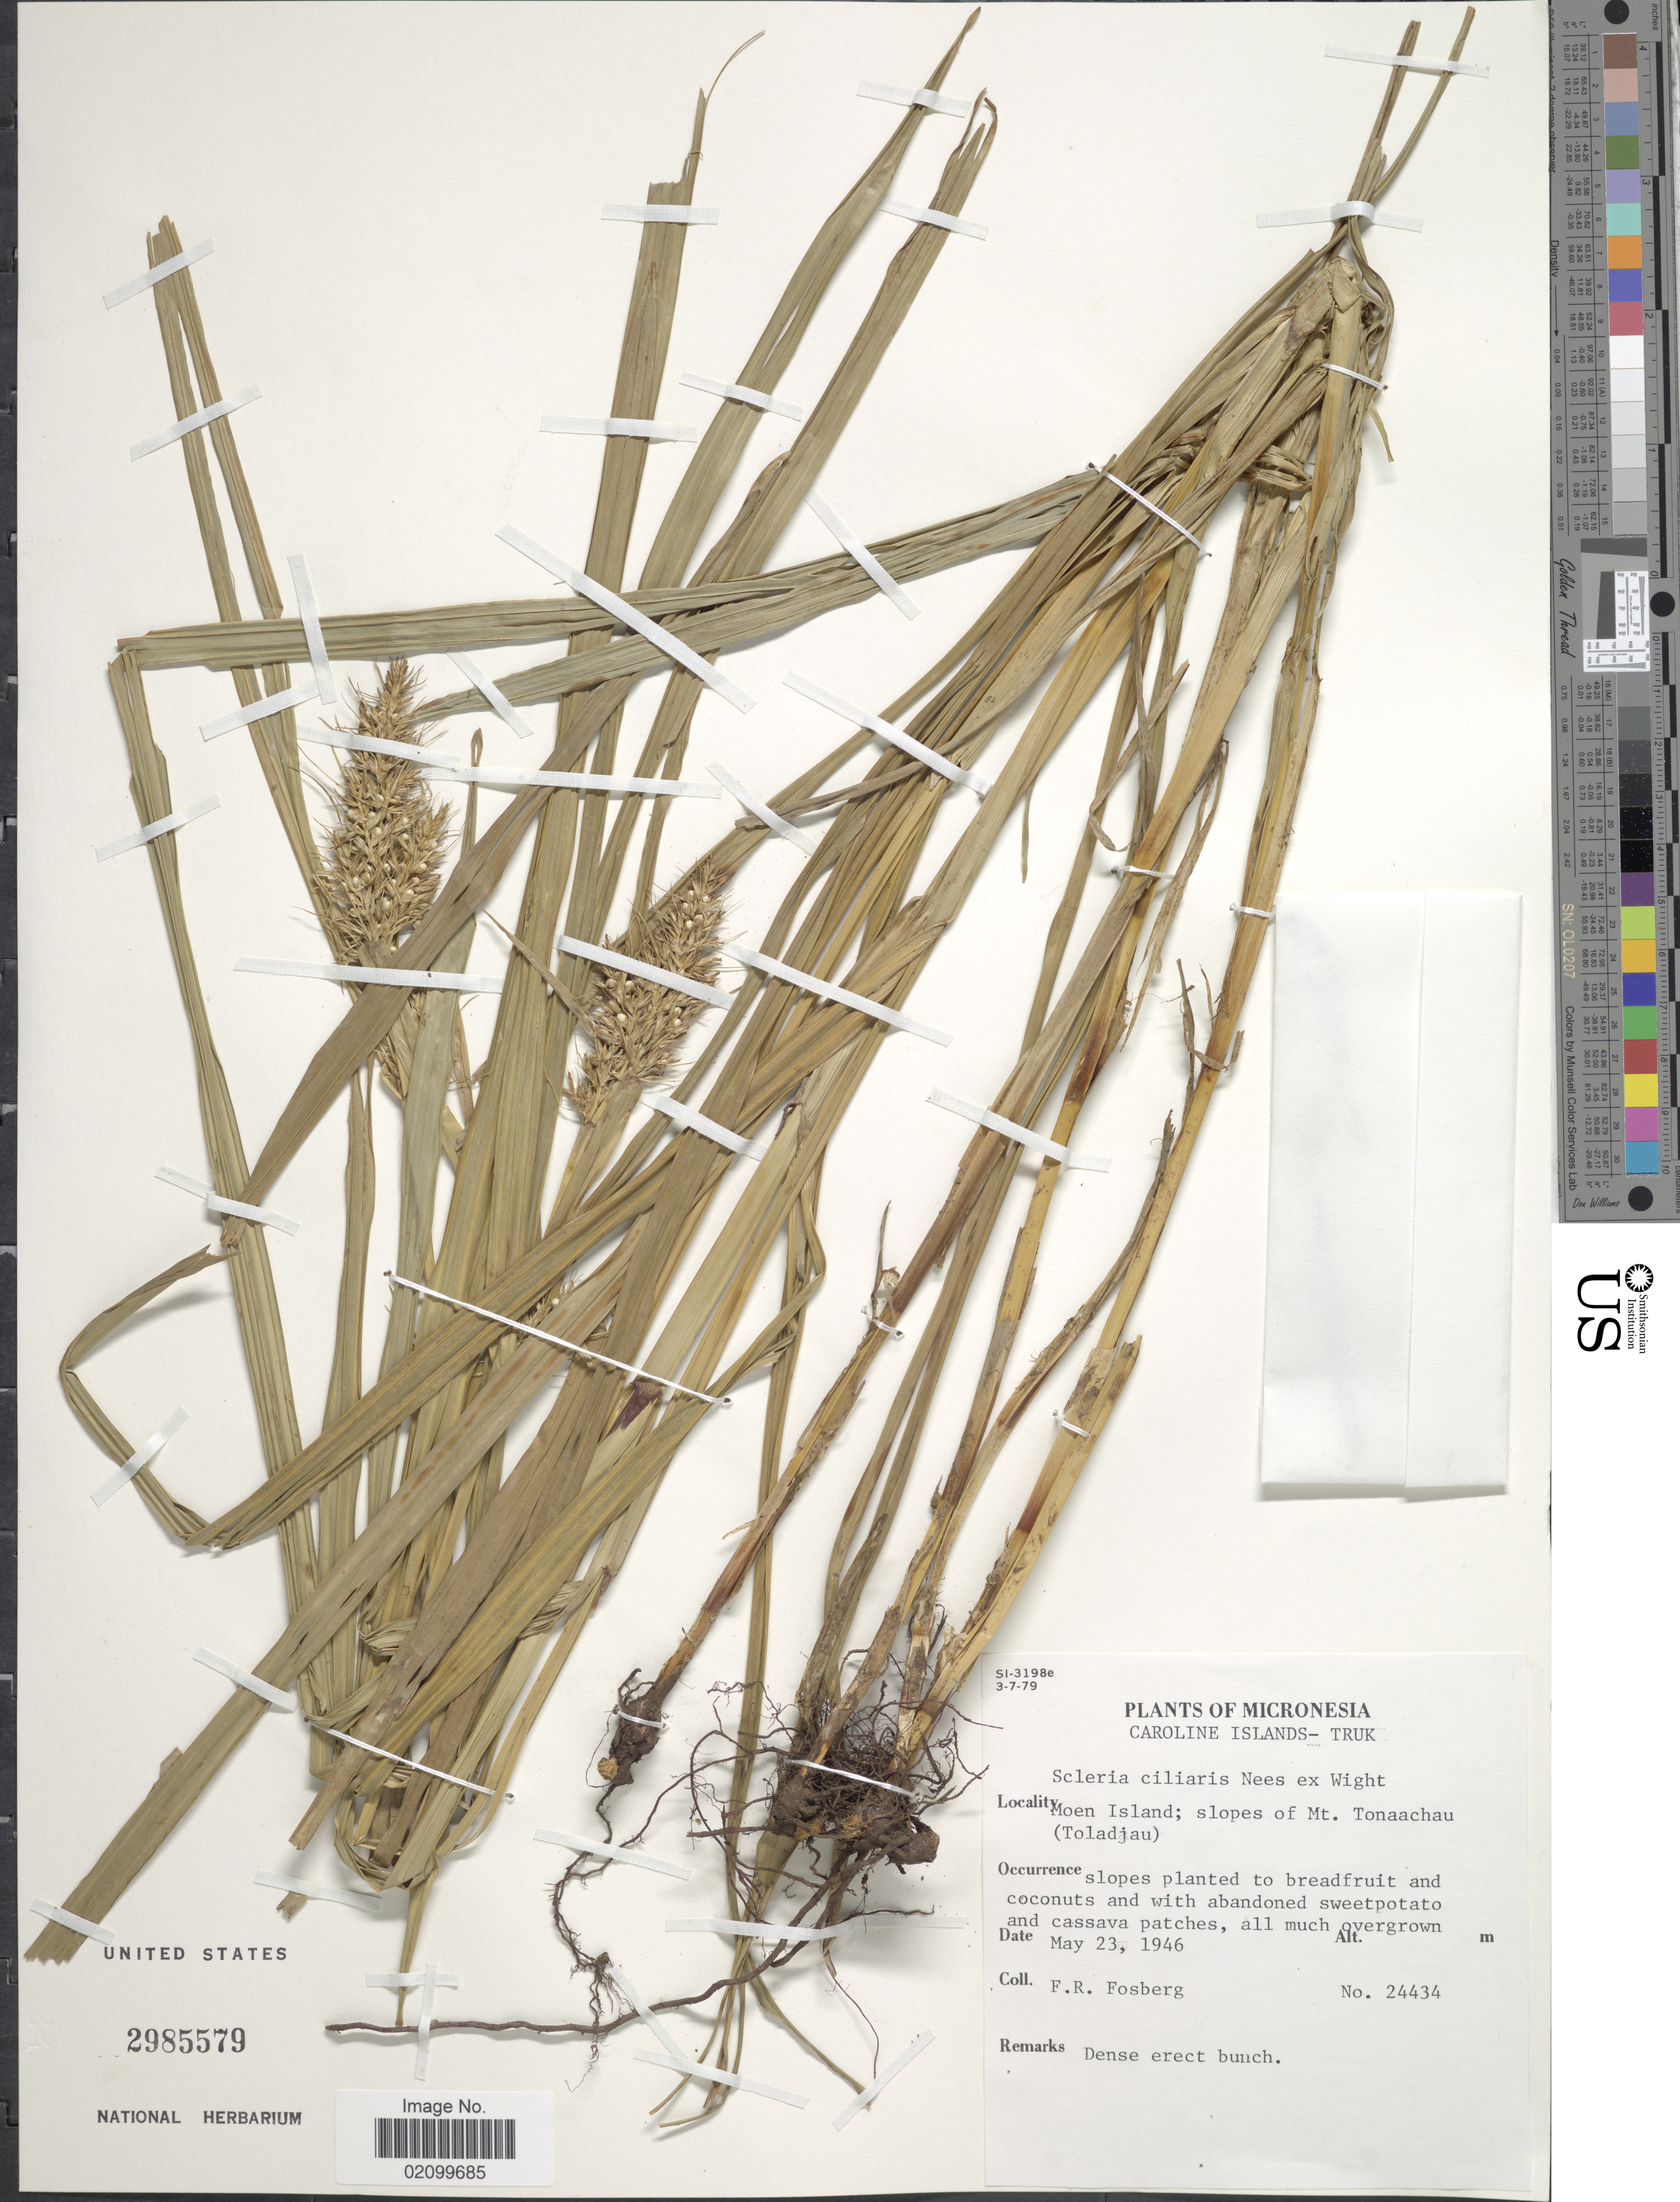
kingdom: Plantae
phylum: Tracheophyta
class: Liliopsida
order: Poales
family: Cyperaceae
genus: Scleria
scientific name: Scleria ciliaris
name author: Nees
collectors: F. R. Fosberg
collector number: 24434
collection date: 1946-05-23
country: Micronesia, Federated States of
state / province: Truk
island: Moen [Wono]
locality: Caroline Islands - Truk. Moen Island; slopes of Mt. Tonachau (Toladjau)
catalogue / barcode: US 2985579